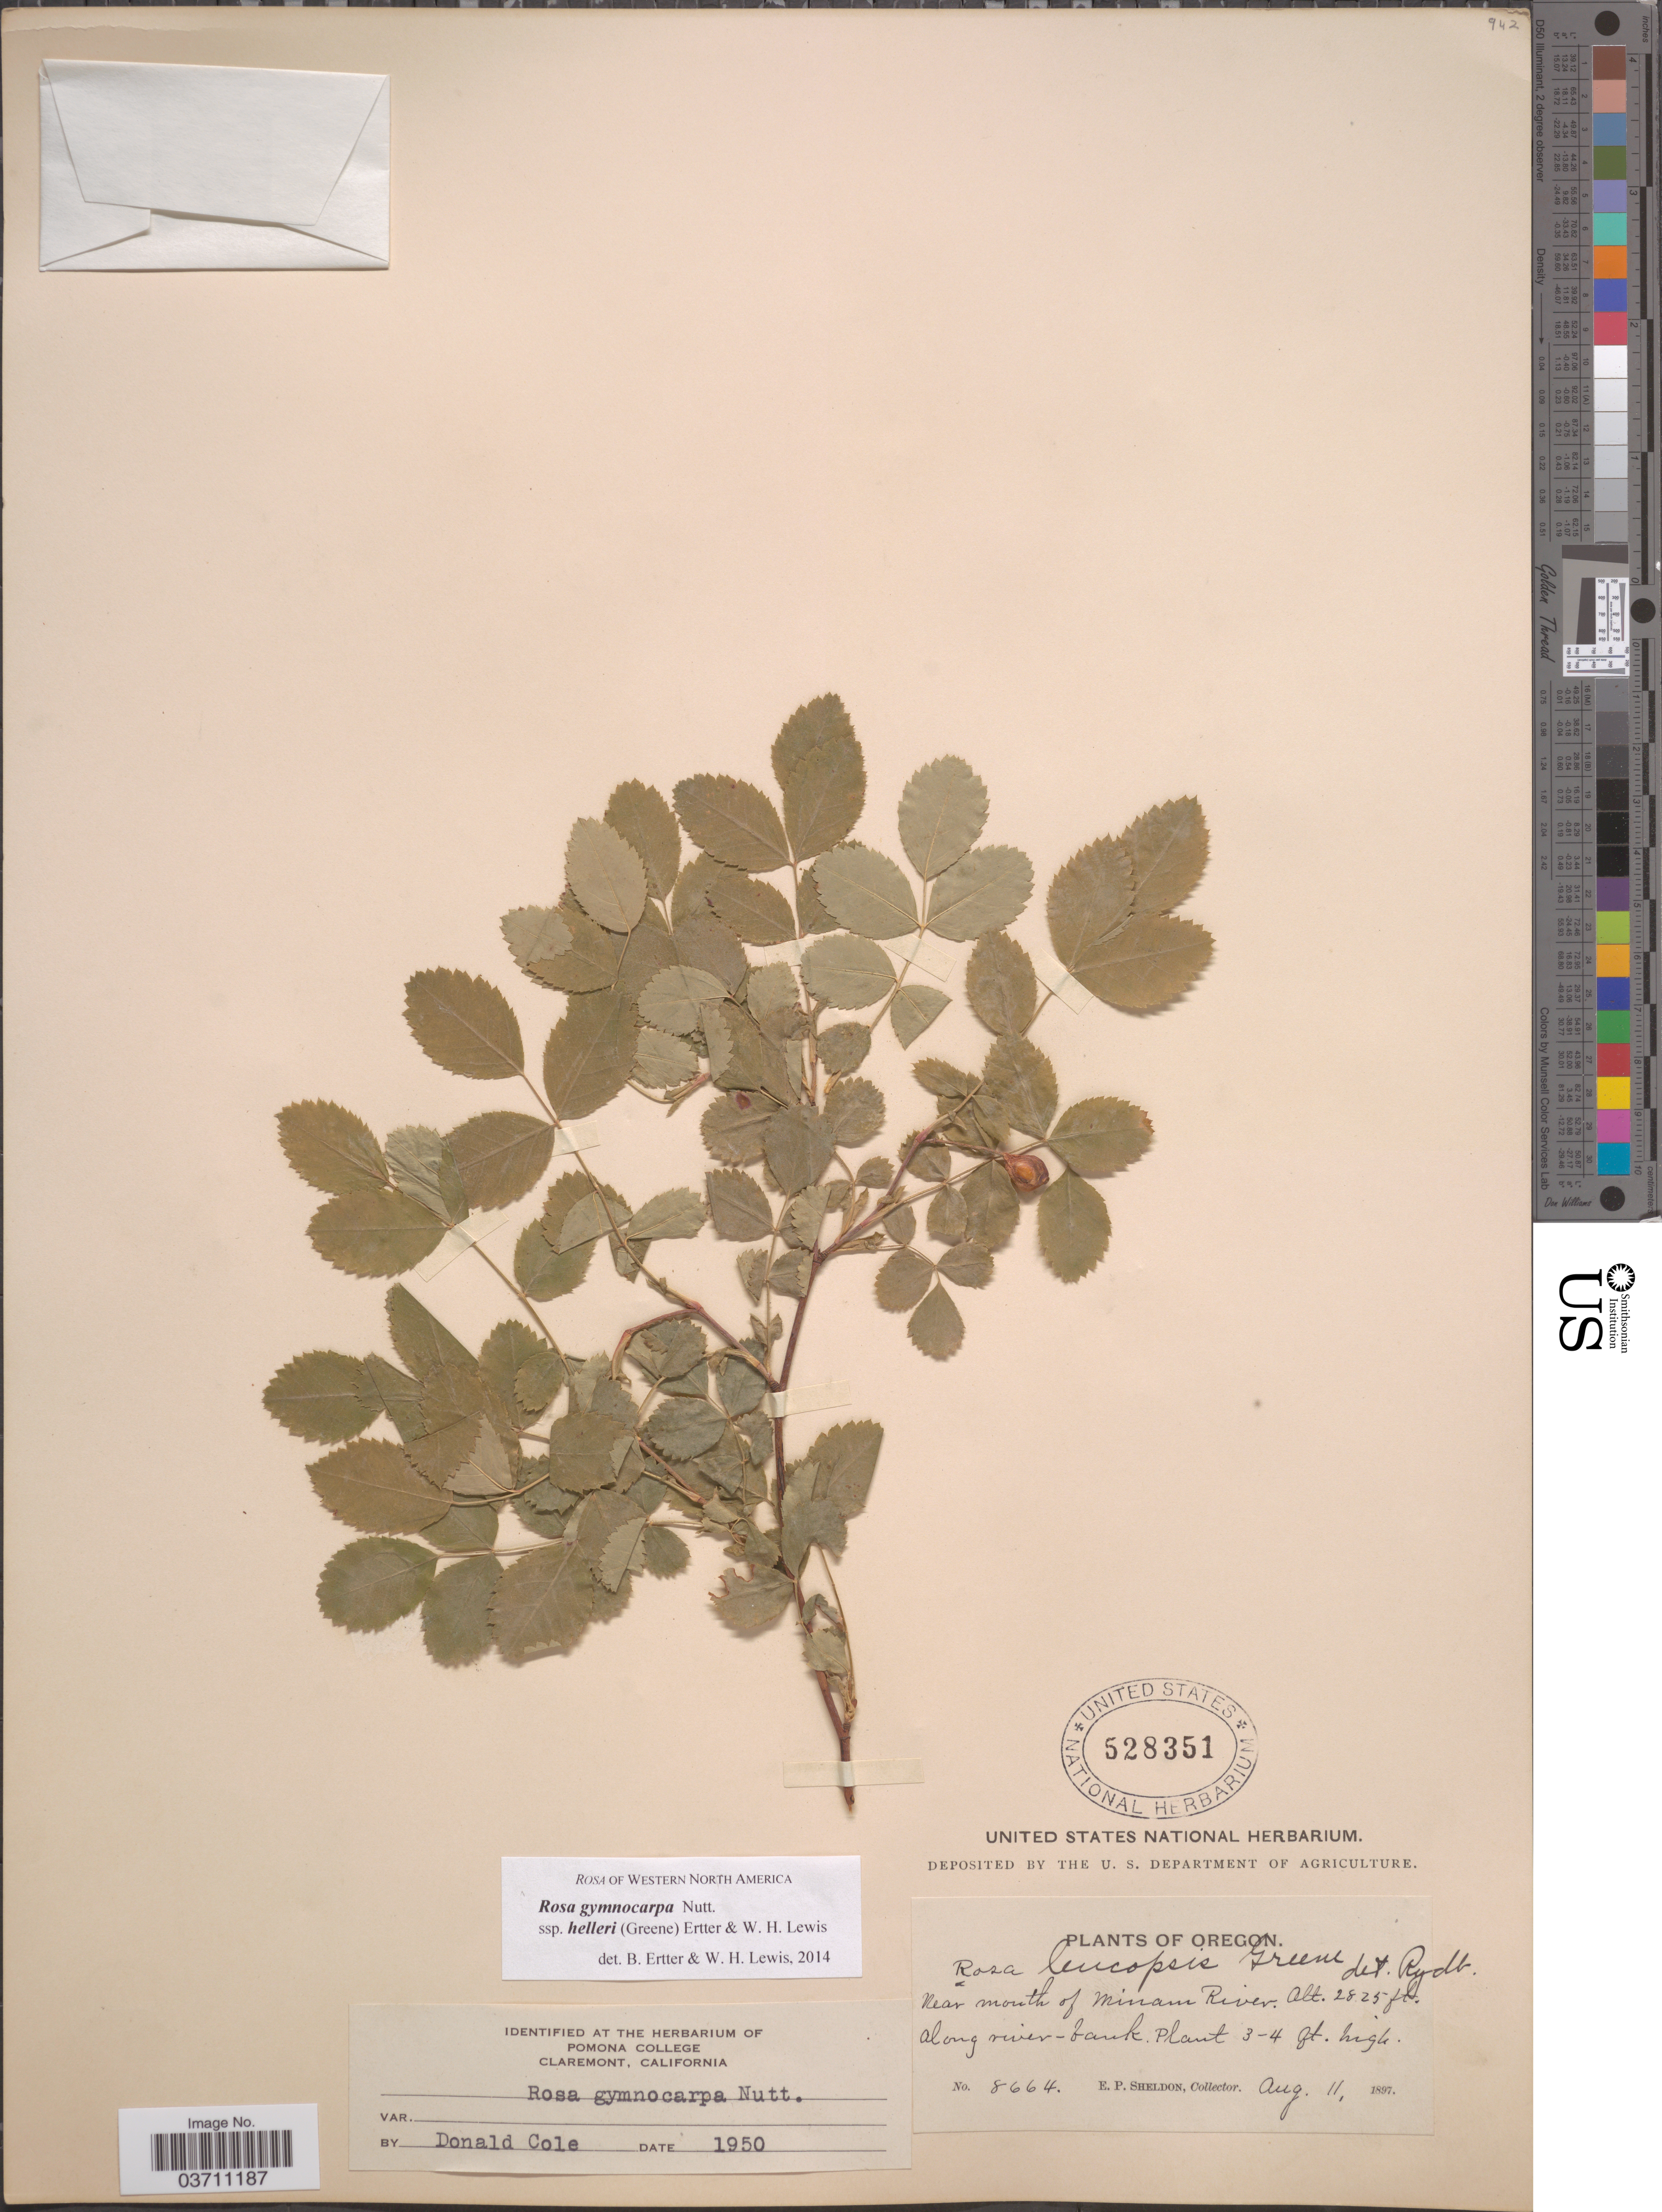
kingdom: Plantae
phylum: Tracheophyta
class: Magnoliopsida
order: Rosales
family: Rosaceae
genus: Rosa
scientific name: Rosa gymnocarpa subsp. helleri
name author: (Greene) Ertter & W.H. Lewis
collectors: E. P. Sheldon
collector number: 8664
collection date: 1897-08-11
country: United States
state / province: Oregon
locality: Near mouth of Minam River. Along river-bank.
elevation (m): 861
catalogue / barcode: US 528351